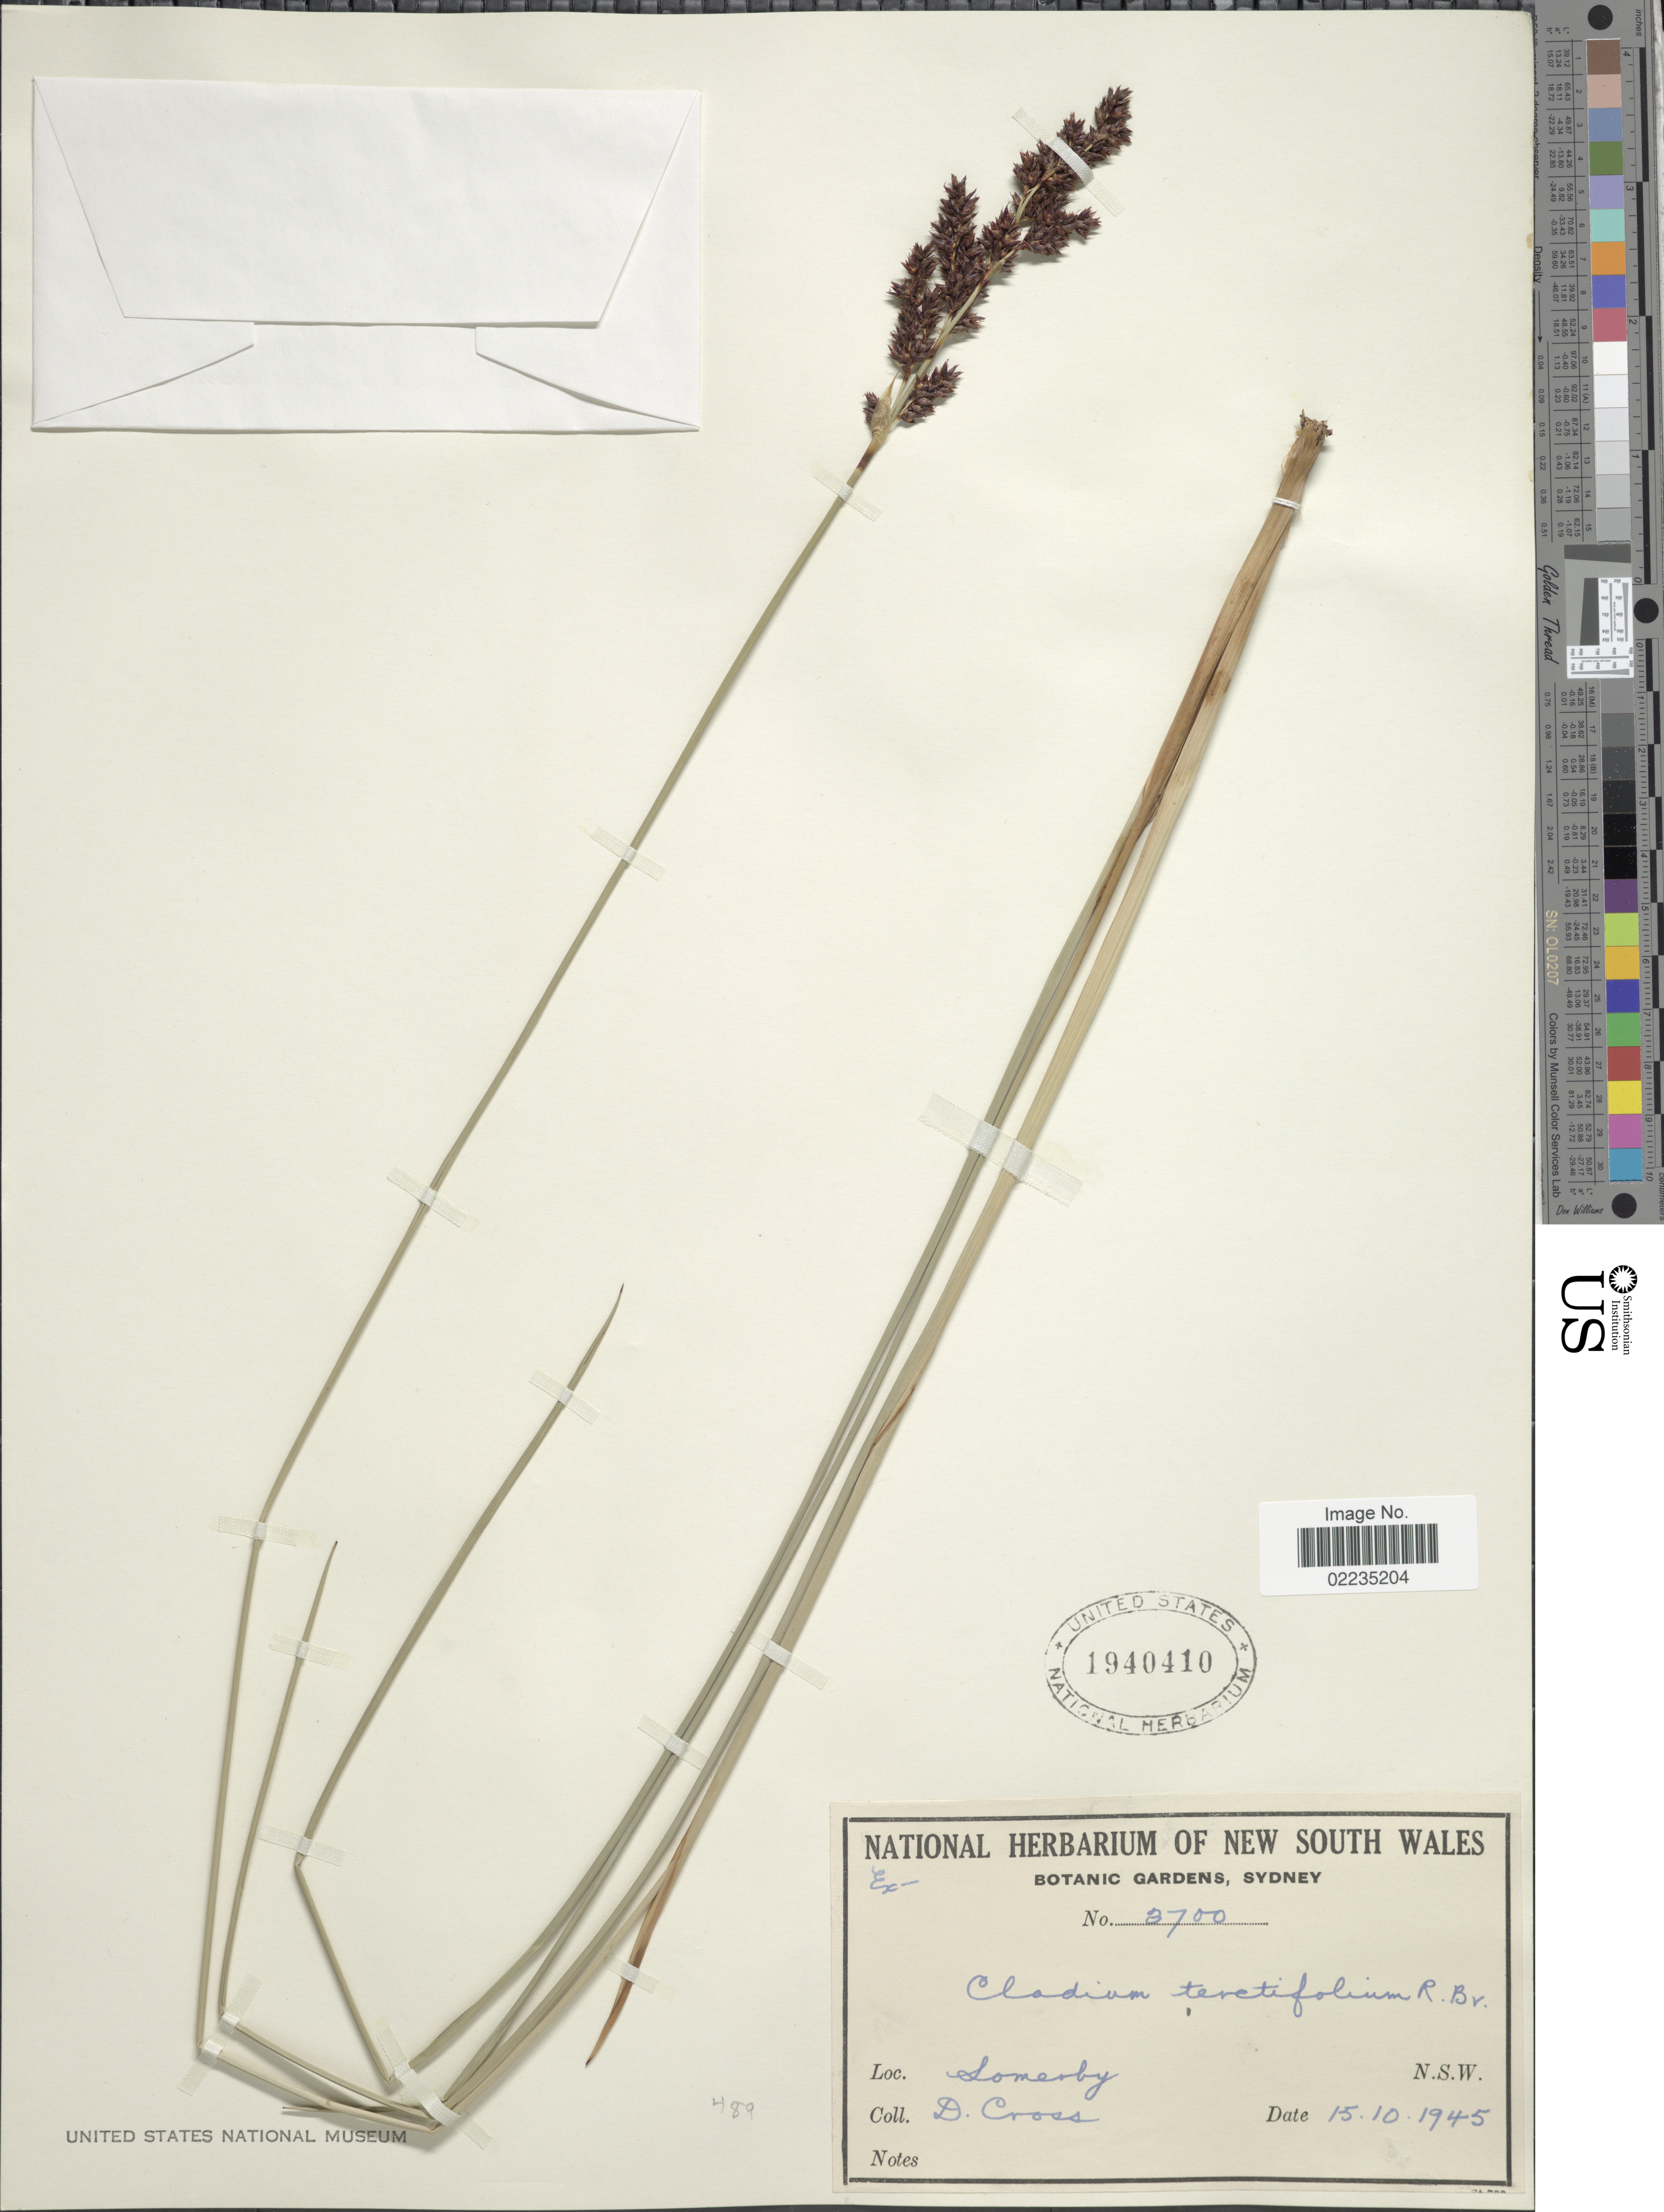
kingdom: Plantae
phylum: Tracheophyta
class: Liliopsida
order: Poales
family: Cyperaceae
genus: Machaerina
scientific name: Machaerina teretifolia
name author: (R. Br.) T. Koyama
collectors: D. Cross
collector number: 3700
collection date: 1945-10-15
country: Australia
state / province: New South Wales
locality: Somerby, N.S.W.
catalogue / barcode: US 1940410